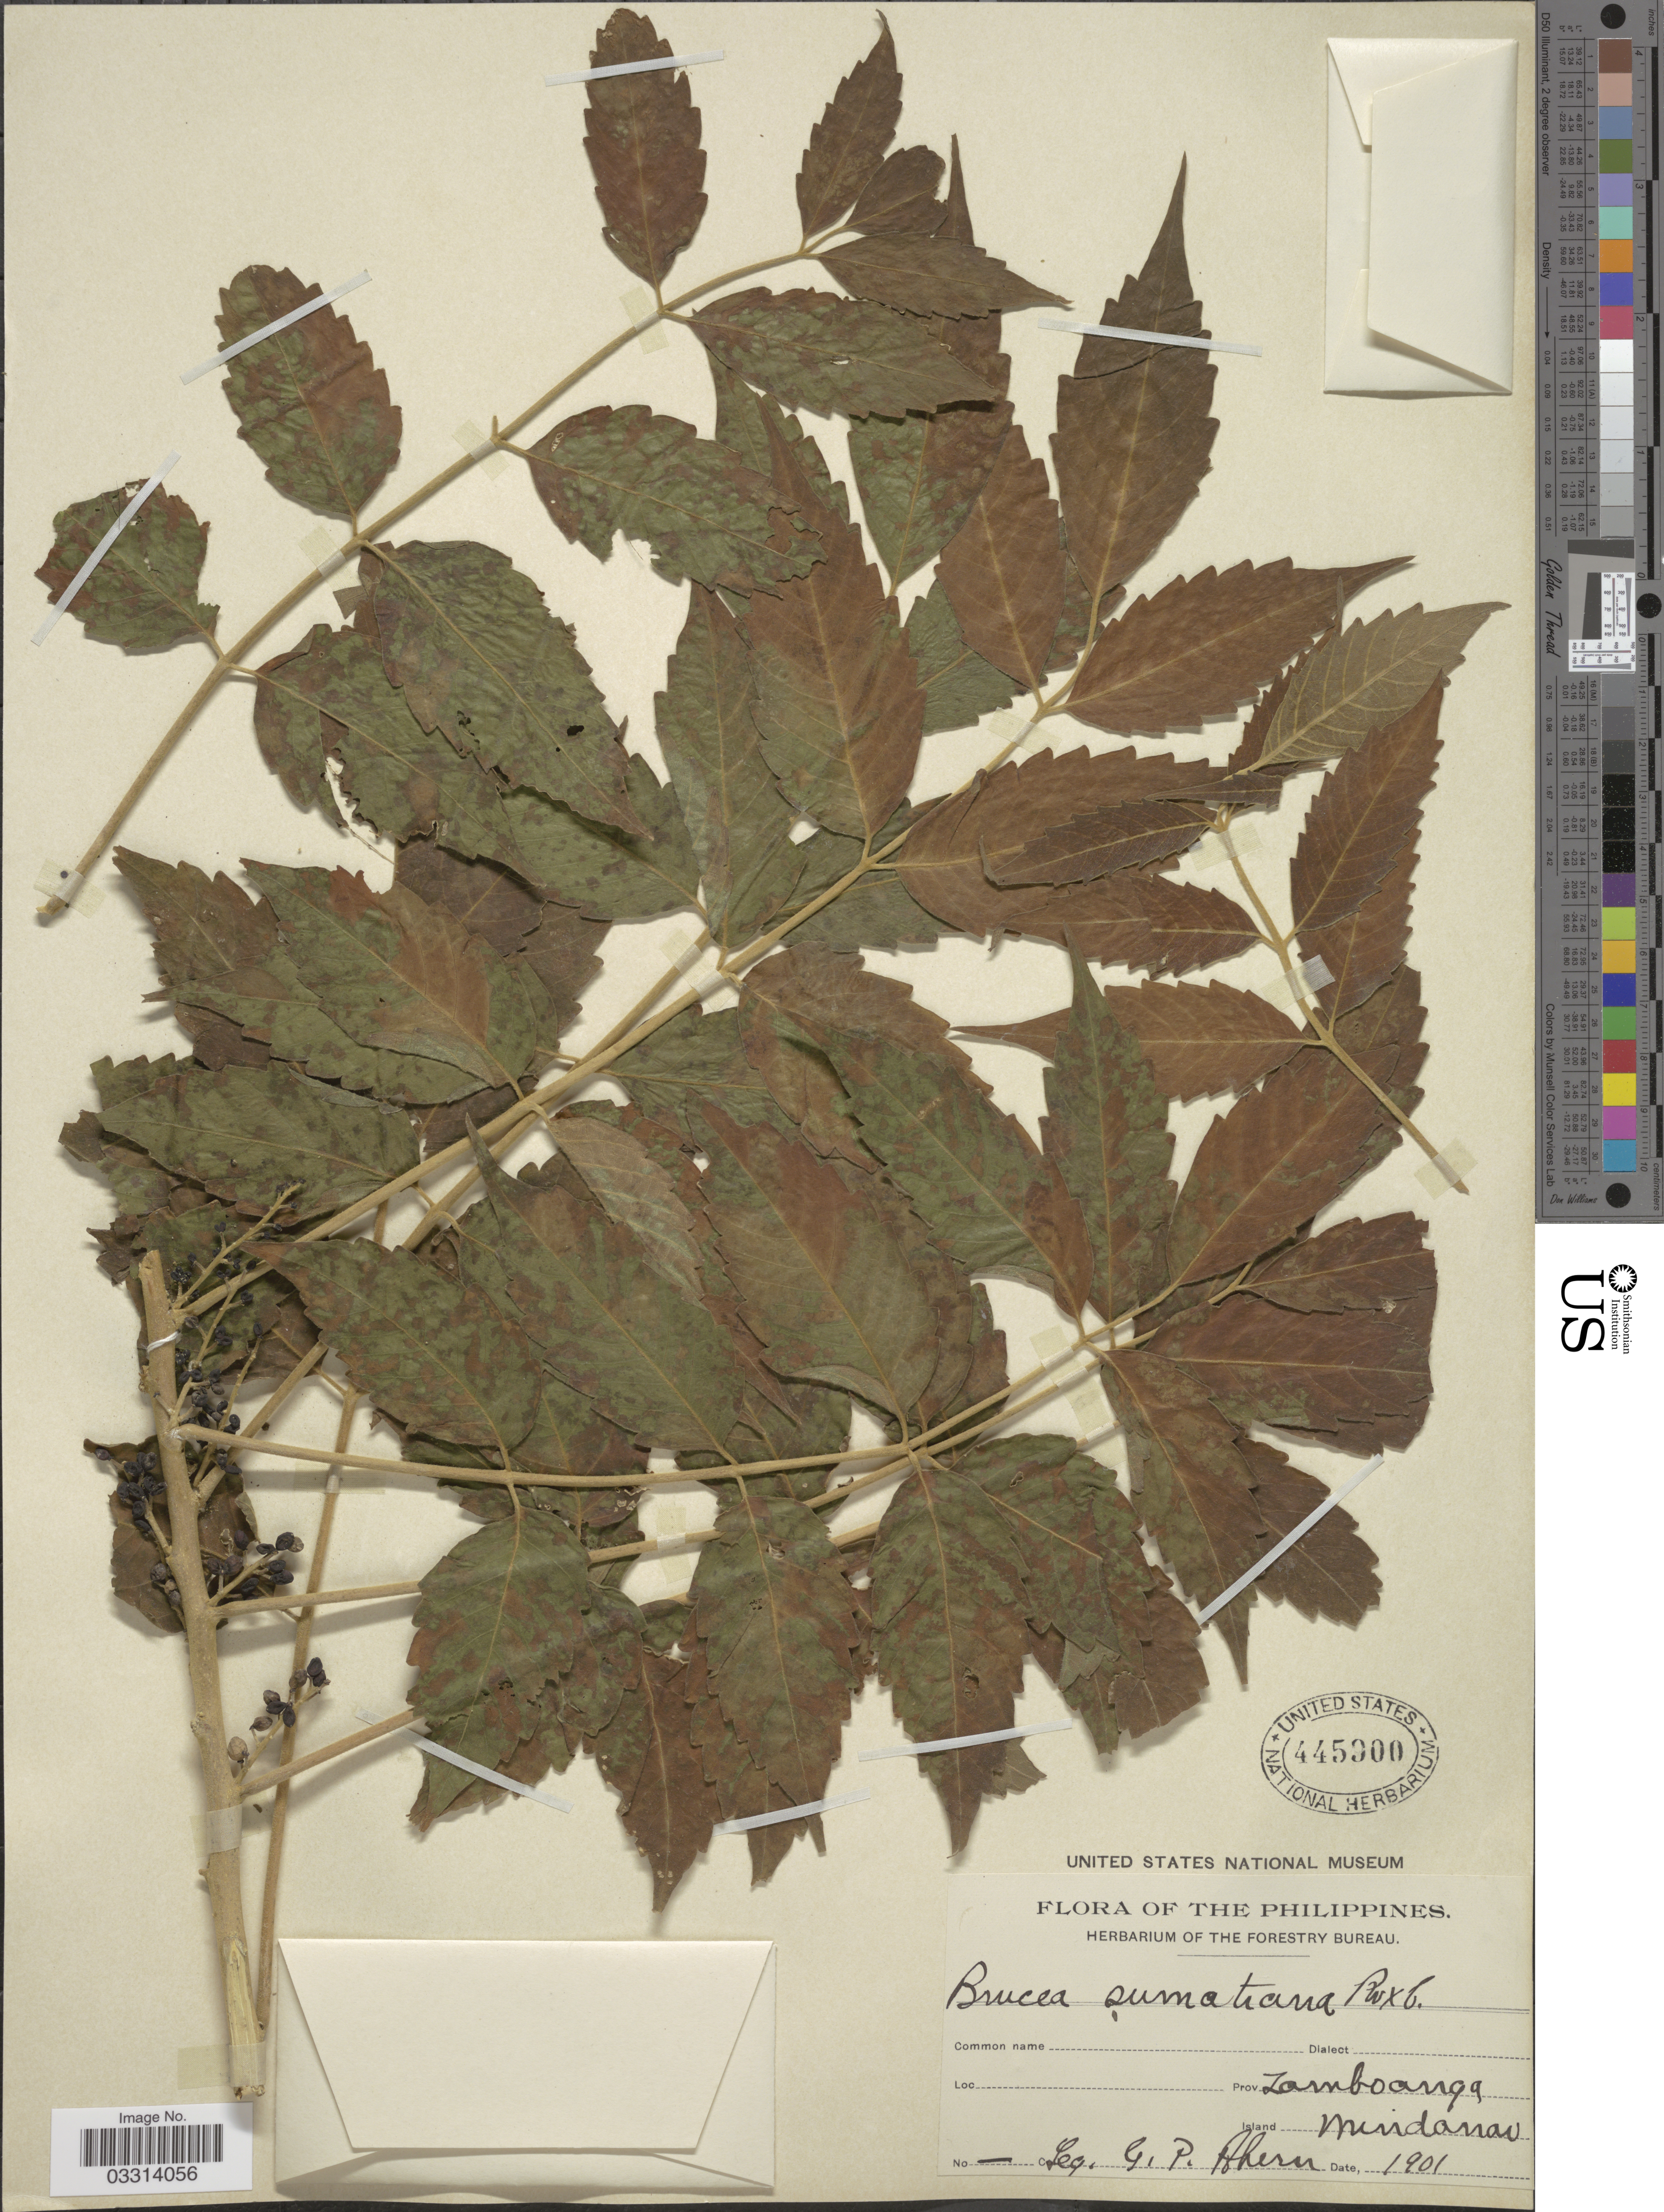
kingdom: Plantae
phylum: Tracheophyta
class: Magnoliopsida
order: Sapindales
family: Simaroubaceae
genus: Brucea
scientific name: Brucea javanica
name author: (L.) Merr.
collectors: G. Ahern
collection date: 1901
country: Philippines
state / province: Zamboanga Peninsula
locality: Prov. Zamboanga. Island Mindanao.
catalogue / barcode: US 445900